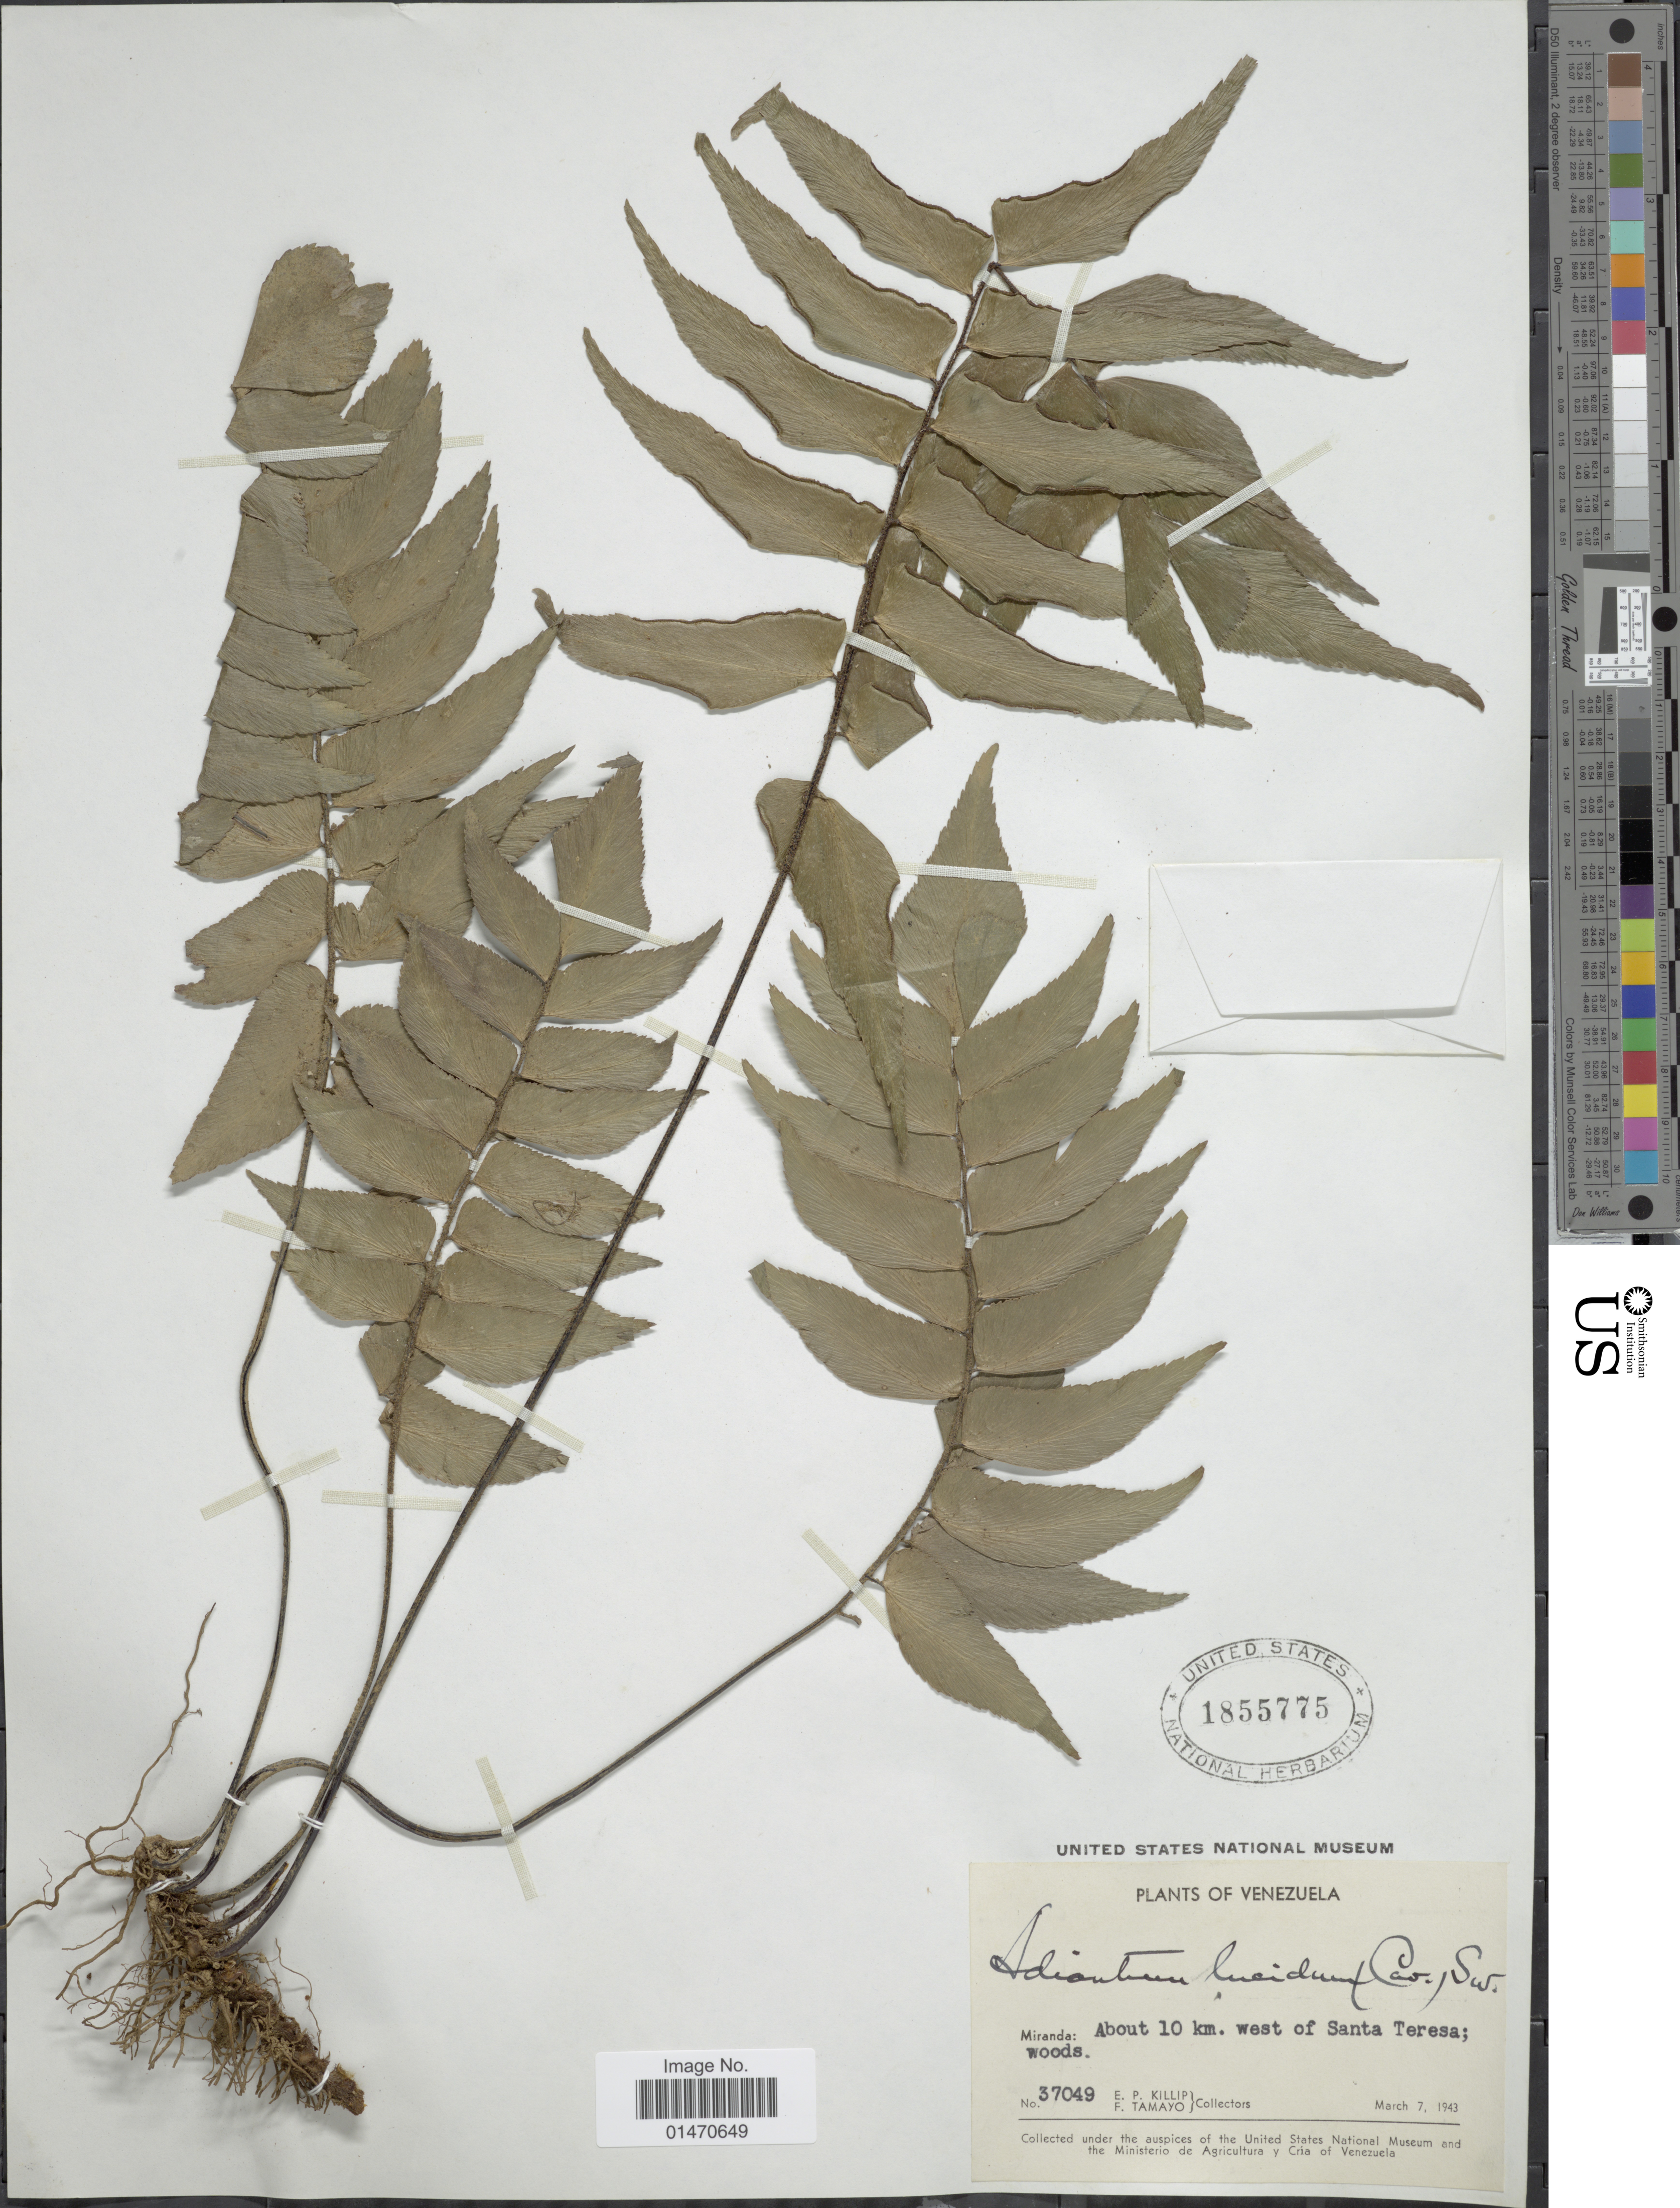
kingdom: Plantae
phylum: Tracheophyta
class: Polypodiopsida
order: Polypodiales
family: Pteridaceae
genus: Adiantum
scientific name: Adiantum lucidum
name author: (Cav.) Sw.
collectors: E. P. Killip & F. Tamayo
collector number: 37049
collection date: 1943-03-07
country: Venezuela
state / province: Miranda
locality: Miranda: about 10km West of Santa Teresa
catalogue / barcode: US 1855775